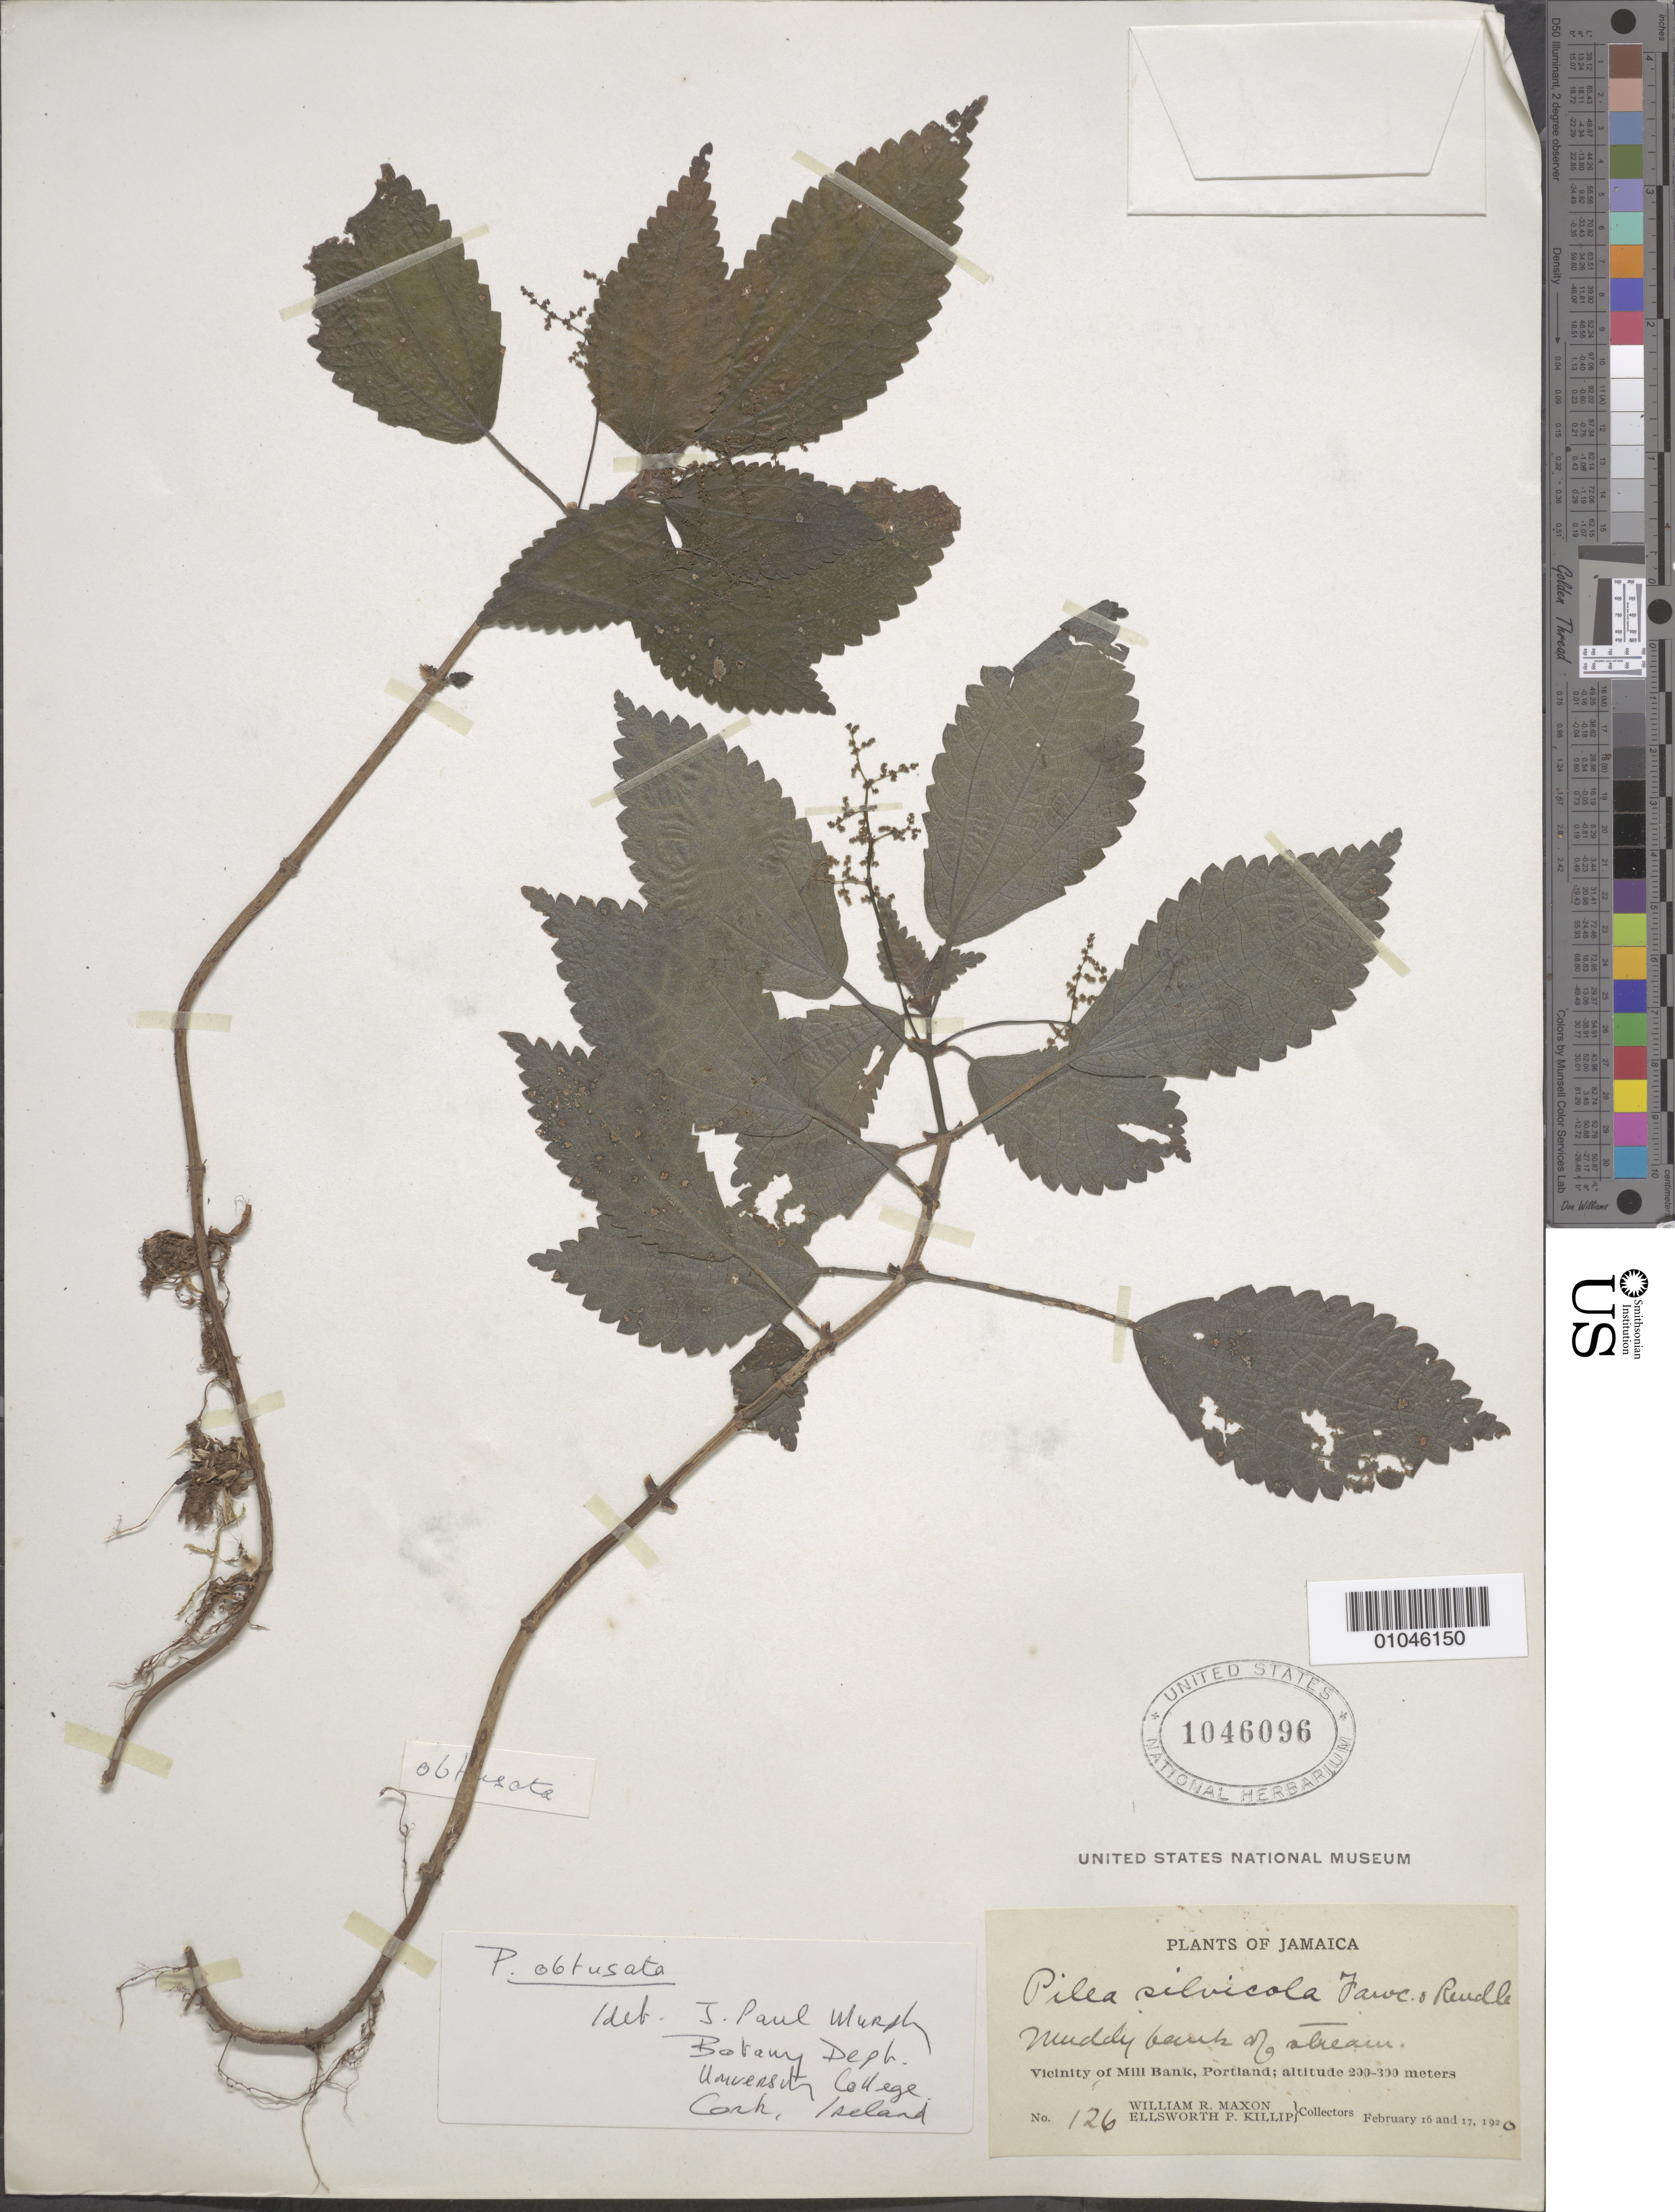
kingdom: Plantae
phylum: Tracheophyta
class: Magnoliopsida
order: Rosales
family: Urticaceae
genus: Pilea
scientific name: Pilea obtusata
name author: Liebm.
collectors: W. R. Maxon & E. P. Killip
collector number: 126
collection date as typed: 16 Feb 1920 to 17 Feb 1920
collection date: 1920-02-16/1920-02-17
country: Jamaica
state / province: Portland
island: Jamaica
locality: Muddy banks of stream. Vicinity of Mill Bank.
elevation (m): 200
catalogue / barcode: US 1046096